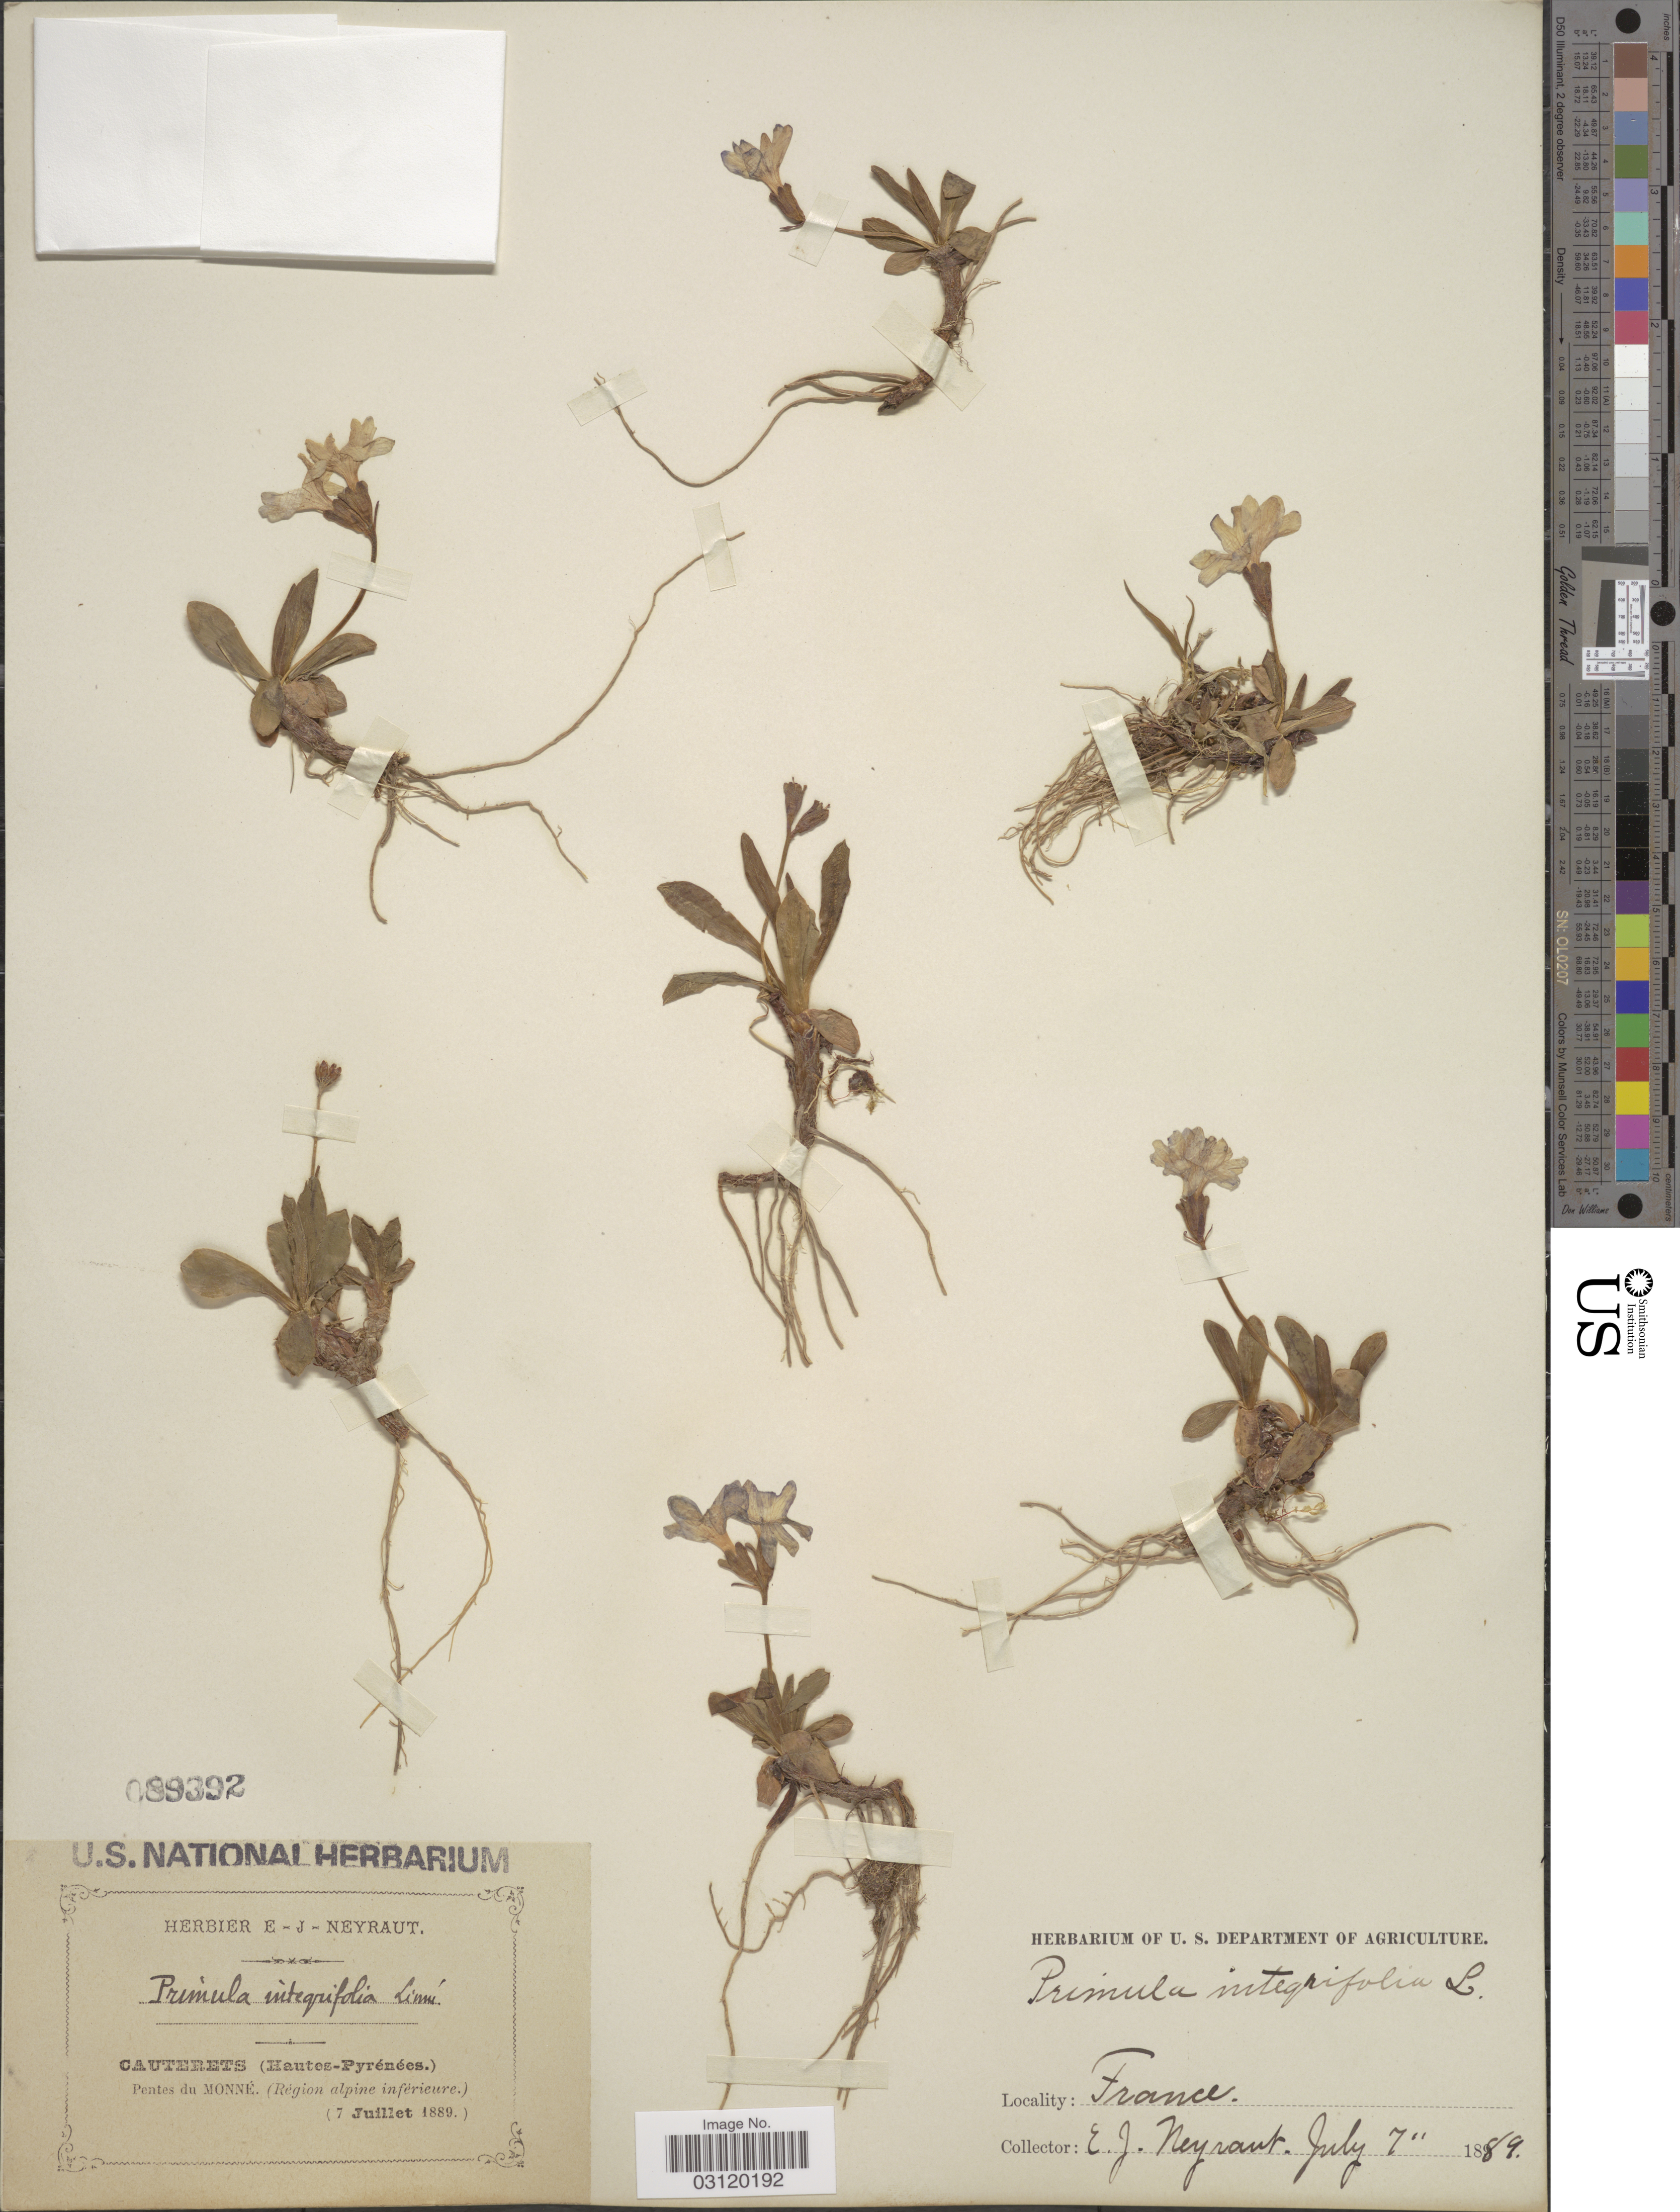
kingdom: Plantae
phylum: Tracheophyta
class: Magnoliopsida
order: Ericales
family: Primulaceae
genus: Primula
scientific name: Primula integrifolia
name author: L.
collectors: E. Neyraut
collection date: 1889-07-07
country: France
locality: Cauterets (Hautez-Pyénées), Pentes du Monné, (Région alpine inferieure).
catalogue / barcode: US 89392